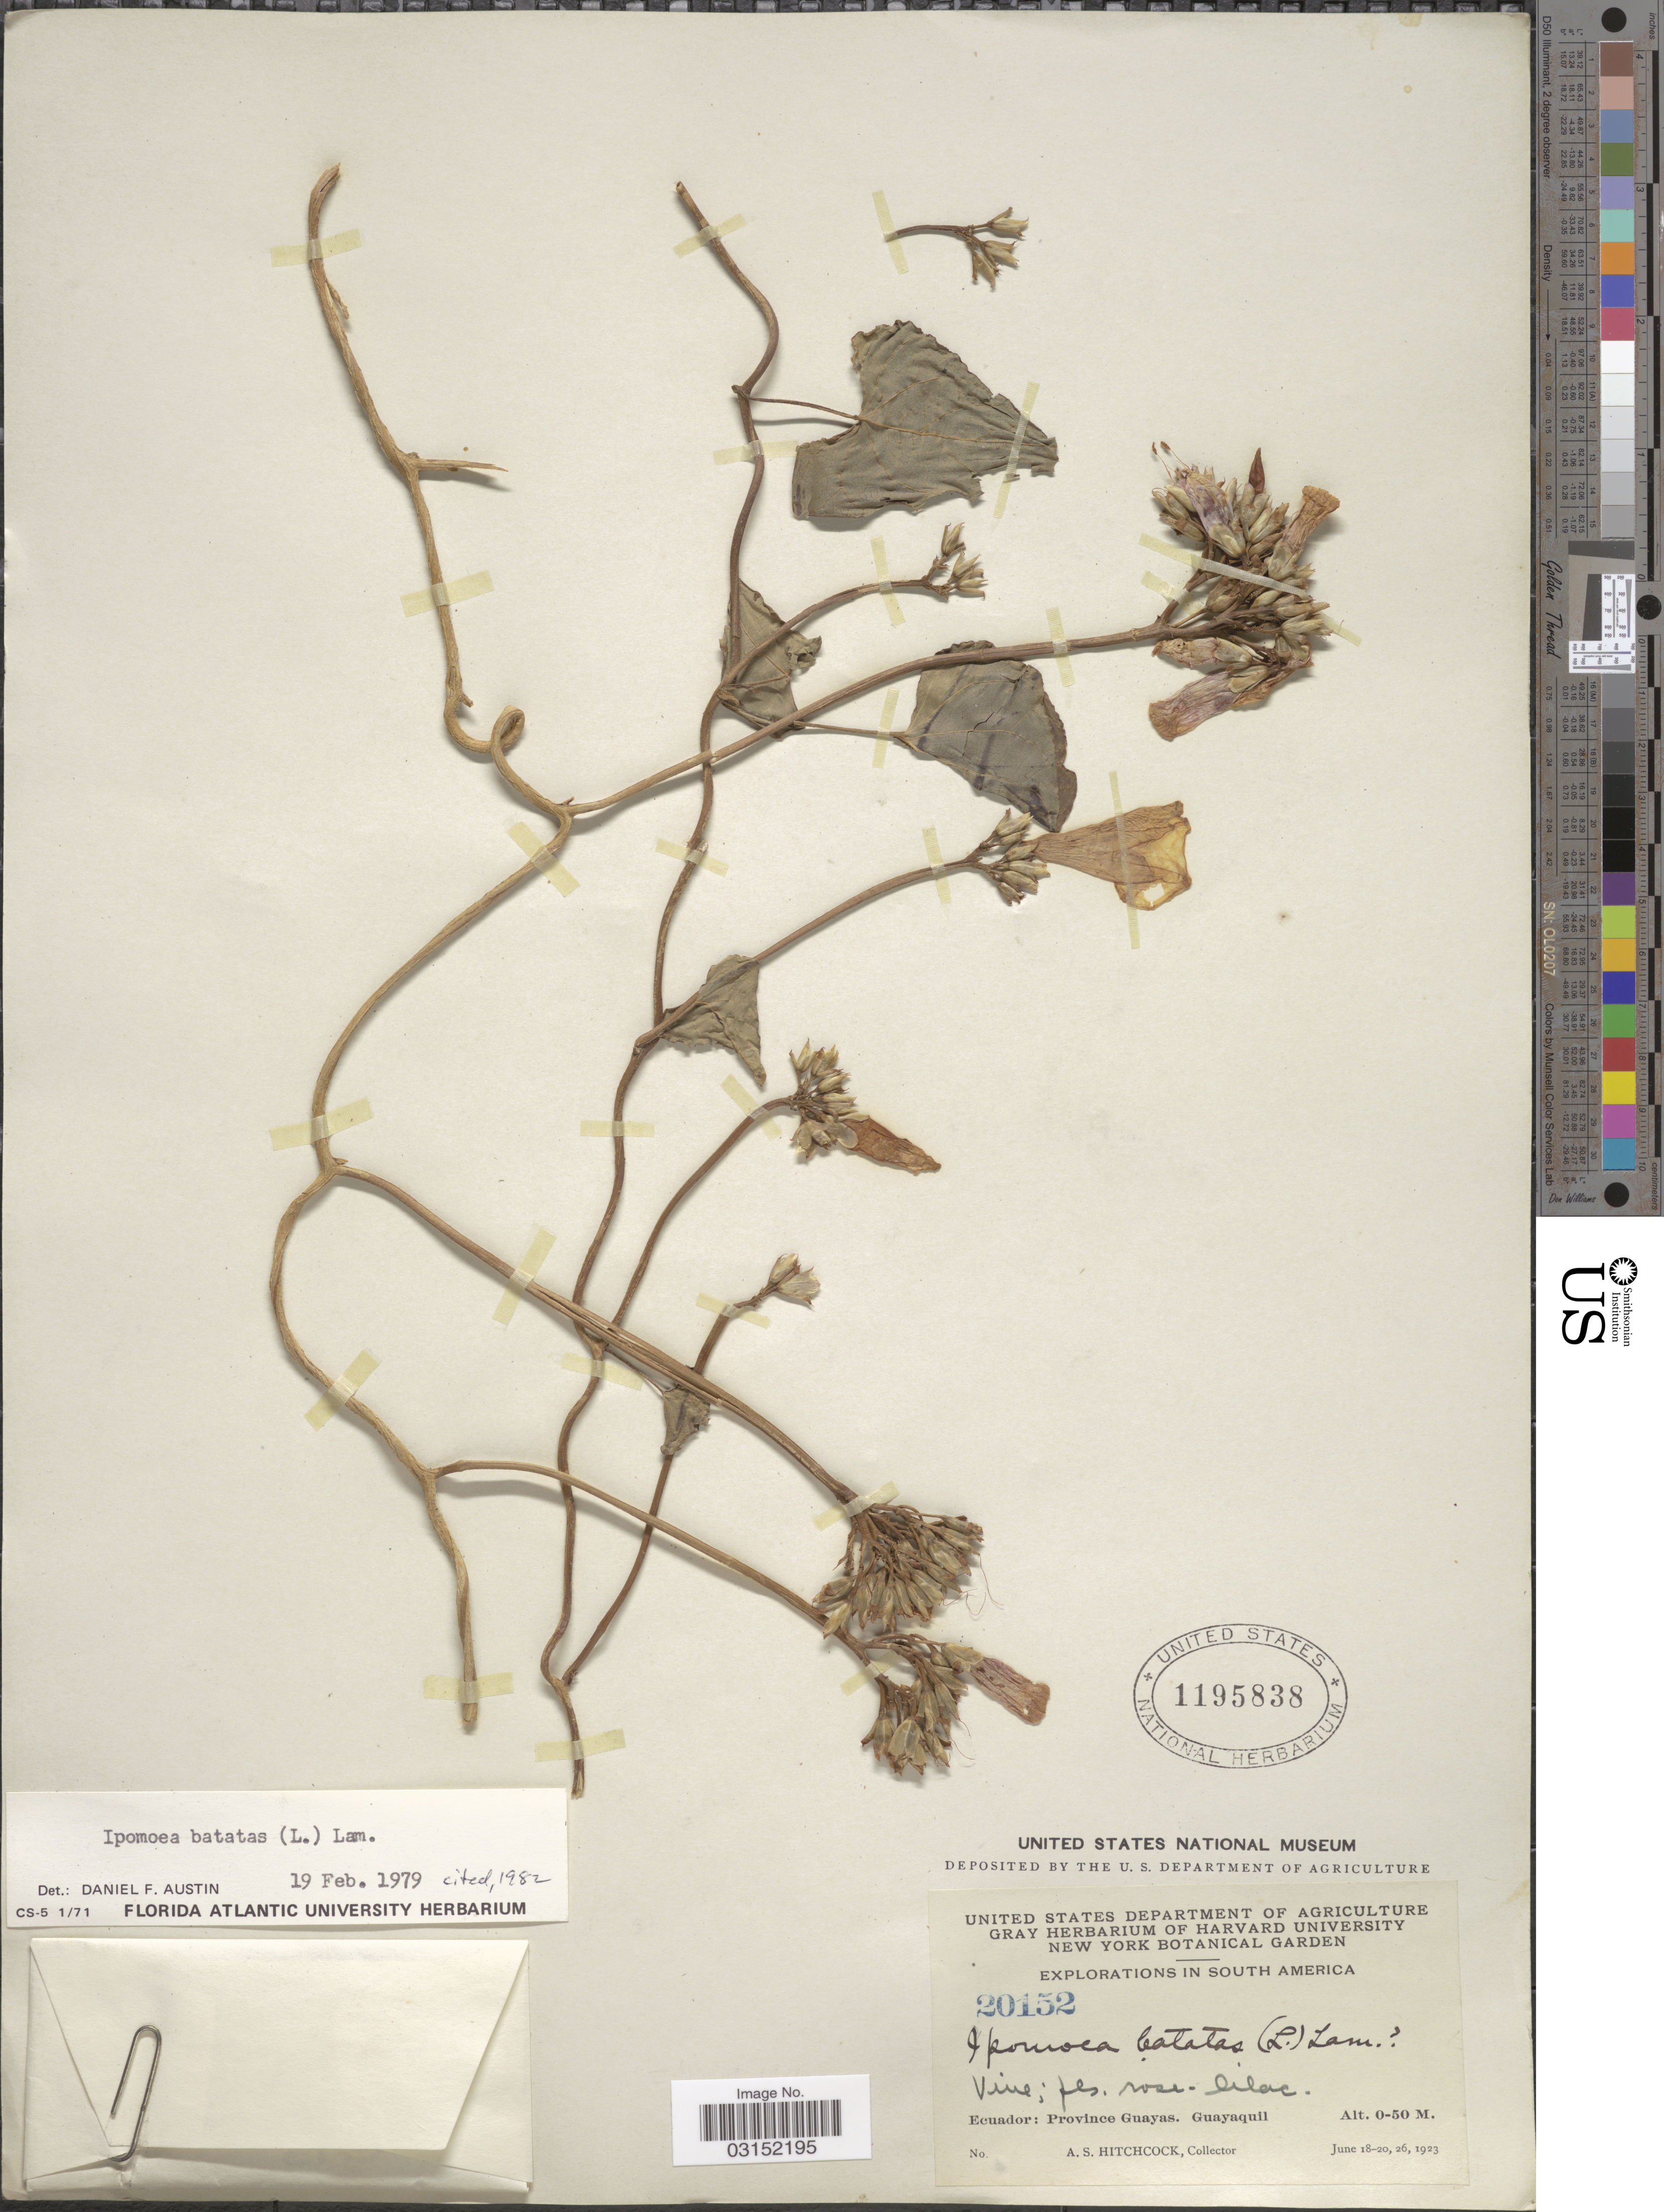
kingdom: Plantae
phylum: Tracheophyta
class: Magnoliopsida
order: Solanales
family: Convolvulaceae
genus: Ipomoea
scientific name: Ipomoea batatas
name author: (L.) Lam.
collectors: A. S. Hitchcock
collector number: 20152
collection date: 1923-06-18/1923-06-26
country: Ecuador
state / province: Guayas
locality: Guayaquil.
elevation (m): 0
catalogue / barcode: US 1195838